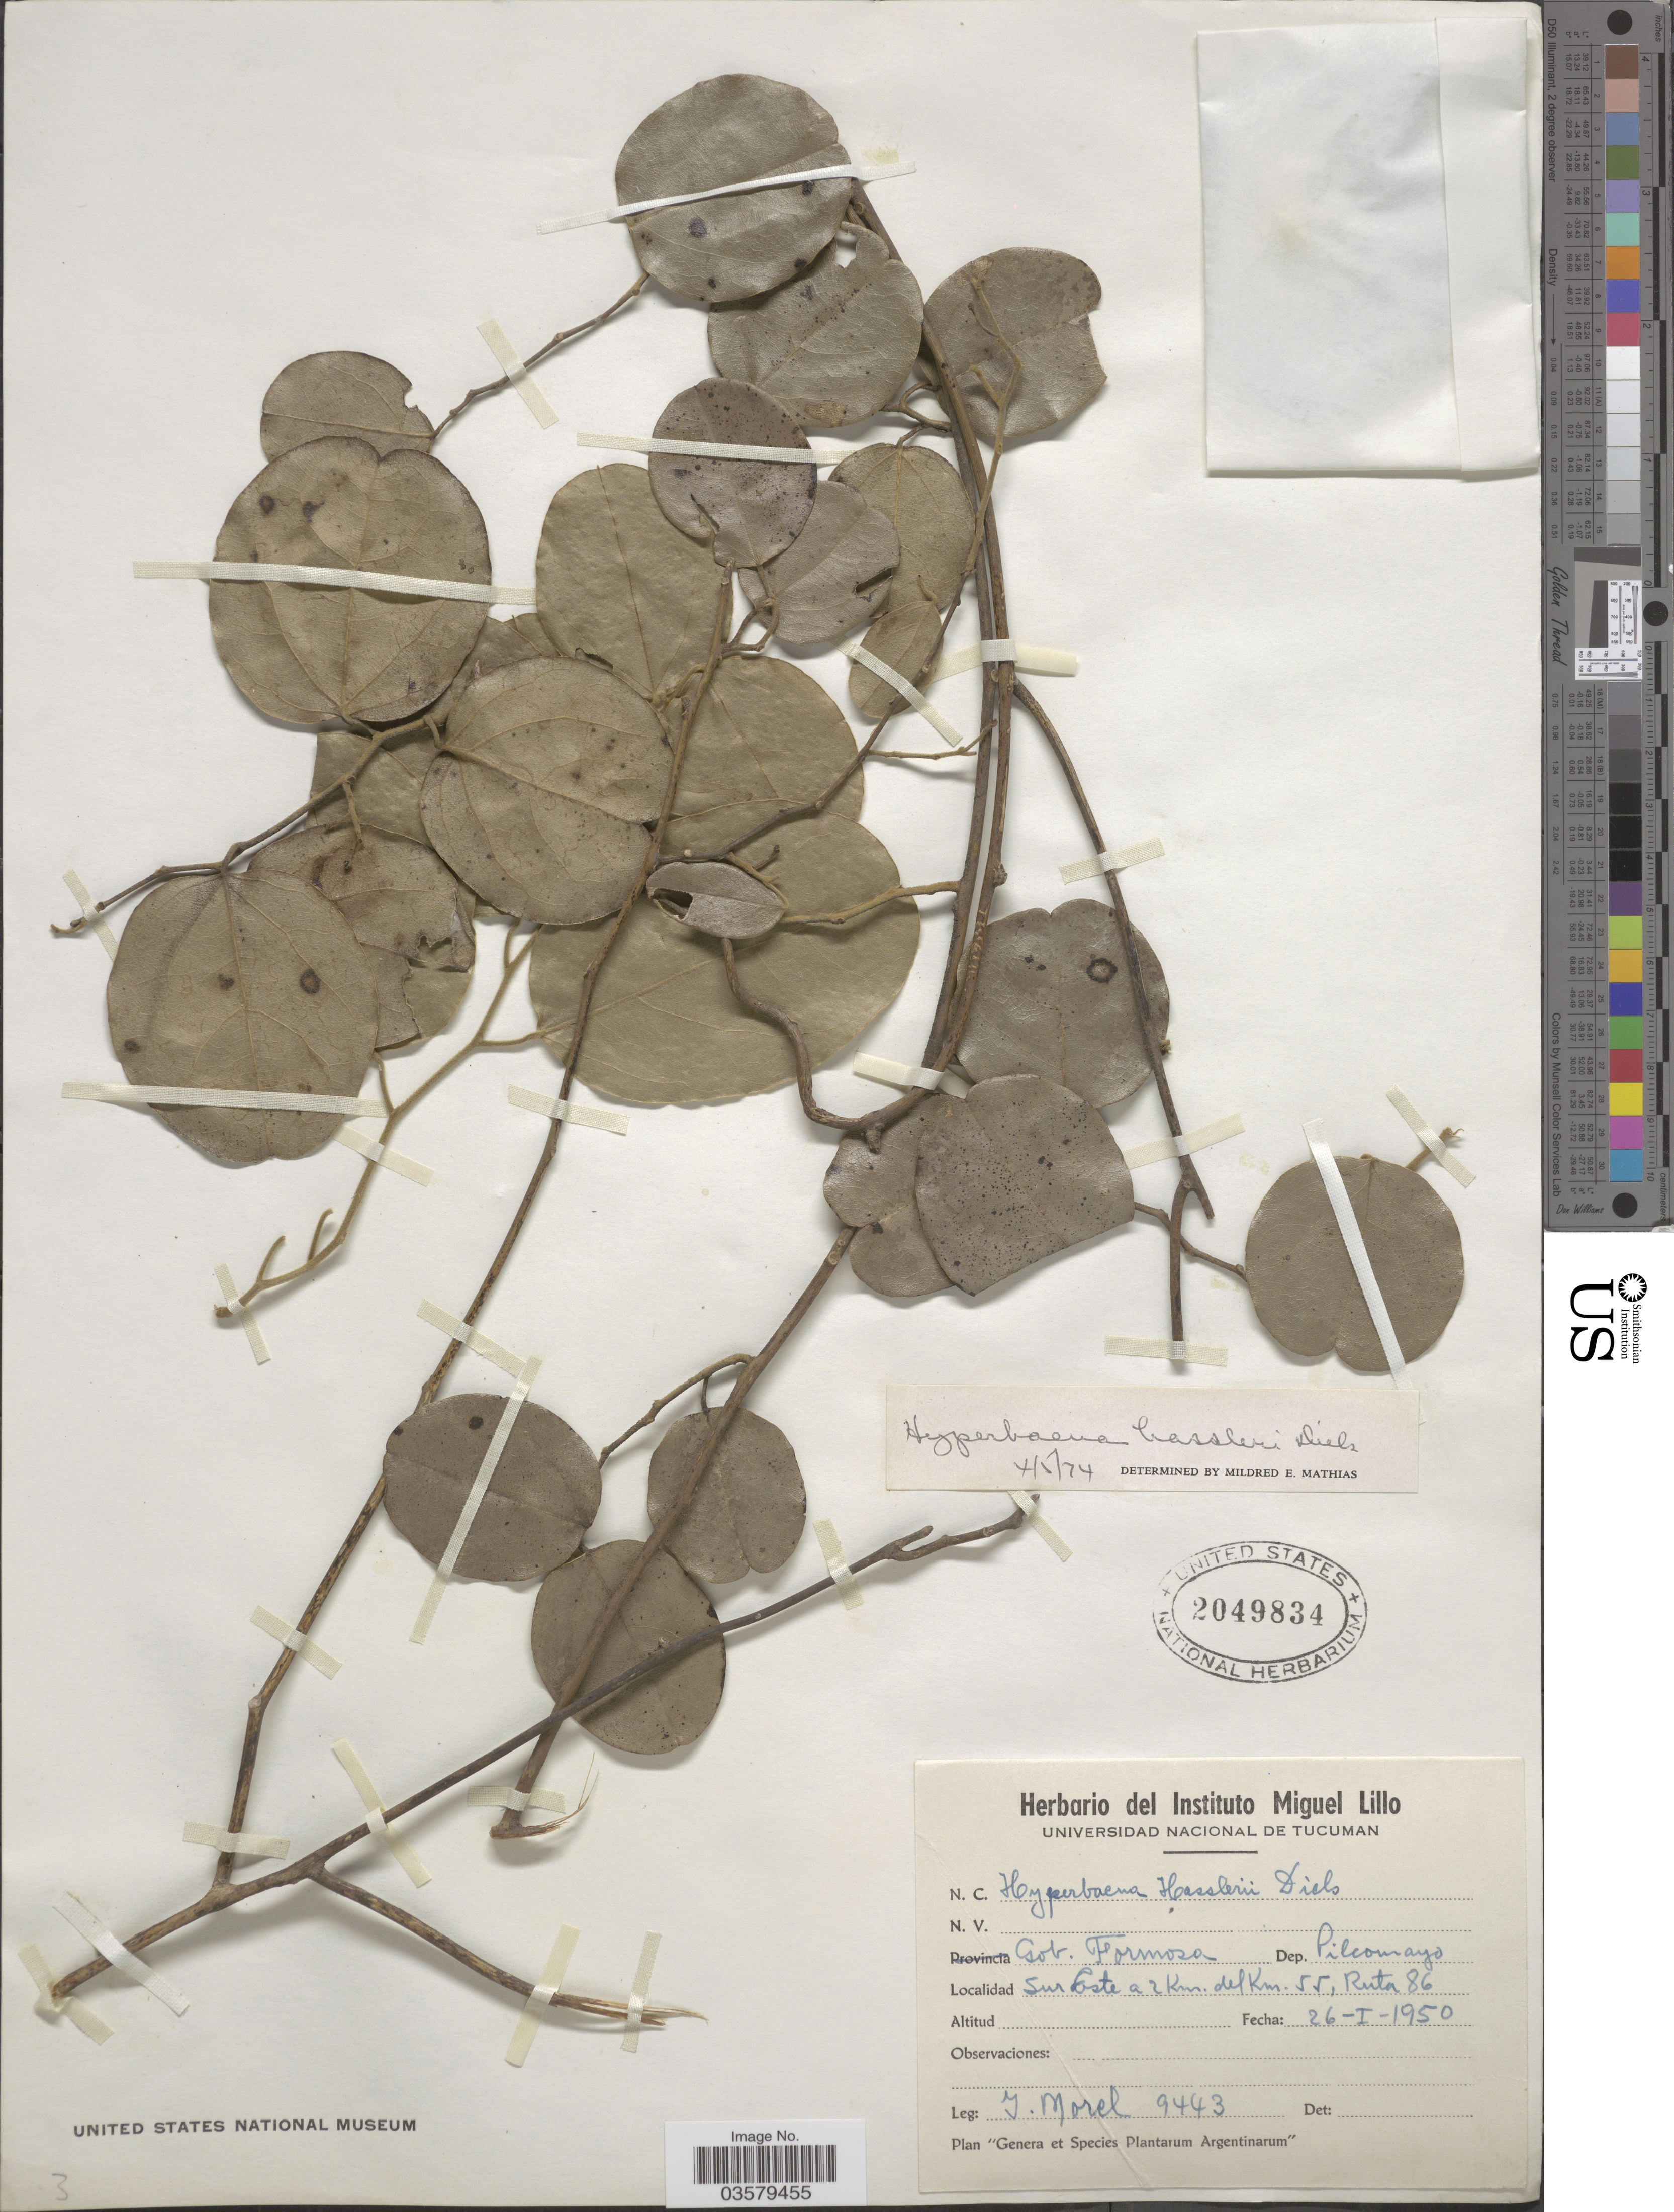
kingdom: Plantae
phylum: Tracheophyta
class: Magnoliopsida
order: Ranunculales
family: Menispermaceae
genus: Hyperbaena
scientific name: Hyperbaena hassleri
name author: Diels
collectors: I. Morel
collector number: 9443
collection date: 1950-01-26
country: Argentina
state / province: Formosa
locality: Gob. Formosa. Dep. Pilcomayo. Sur Este a 2 Km. del Km. 55, Ruta 86.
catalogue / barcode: US 2049834